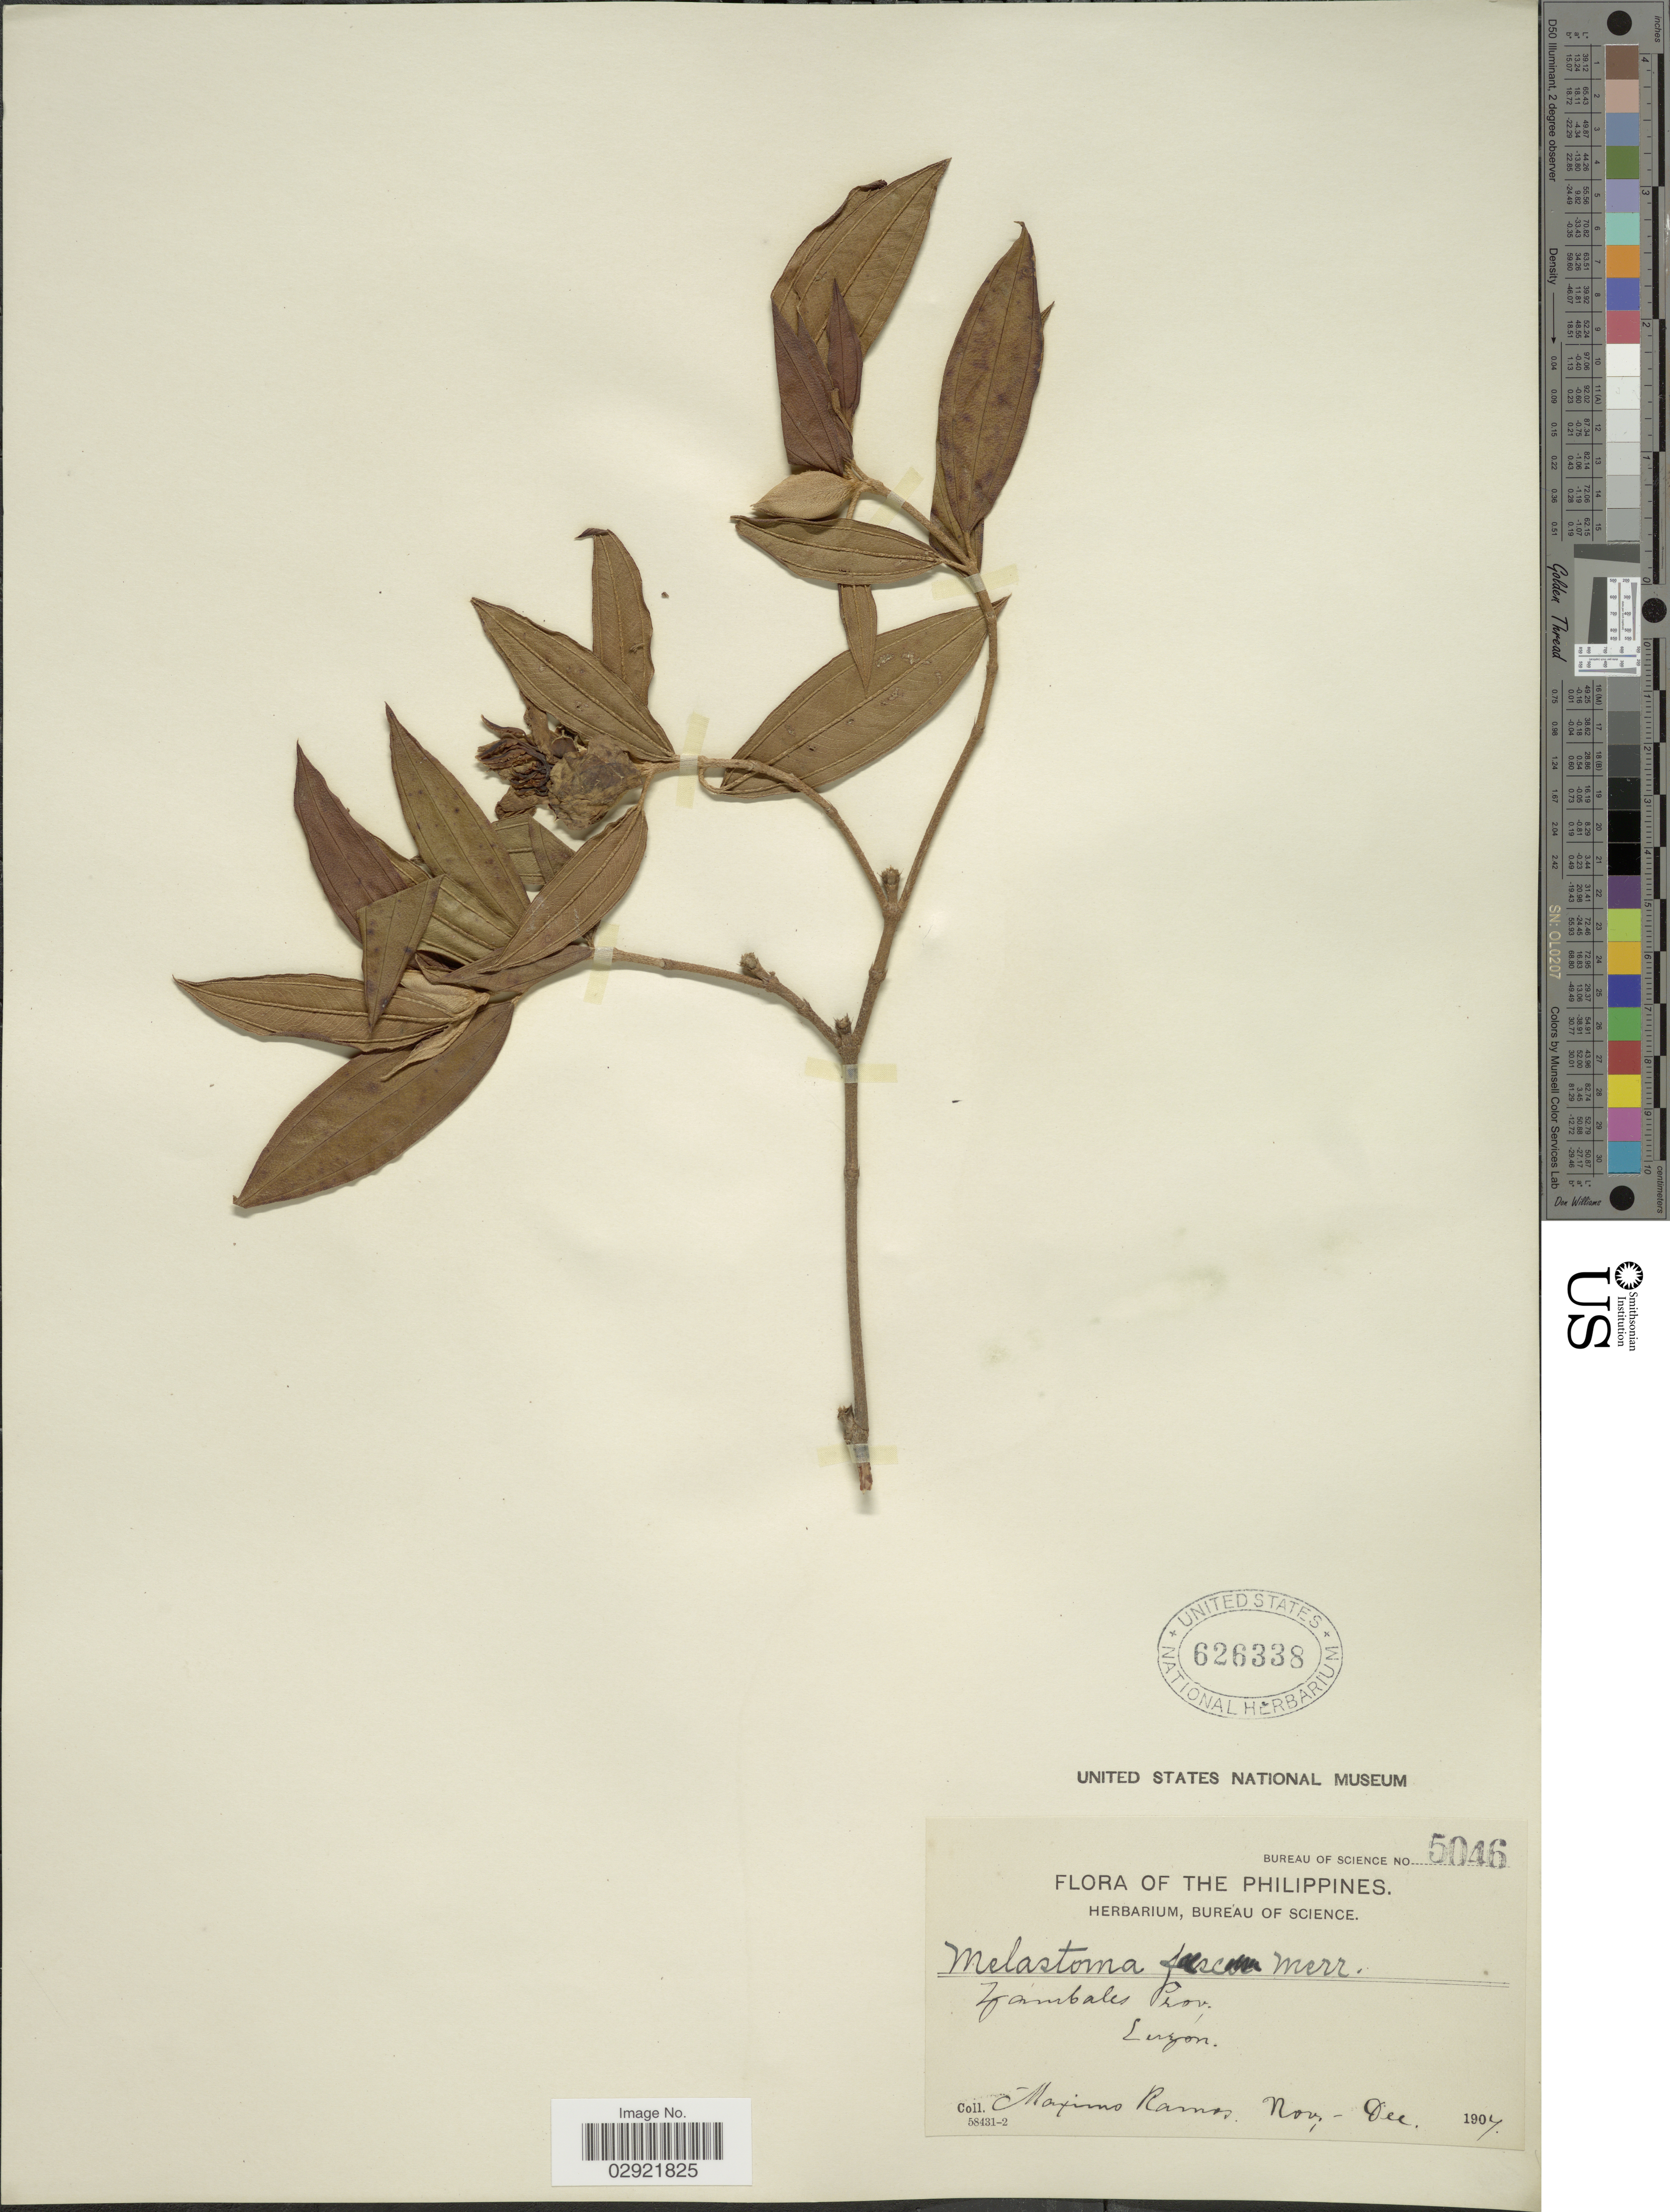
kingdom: Plantae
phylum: Tracheophyta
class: Magnoliopsida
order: Myrtales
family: Melastomataceae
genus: Melastoma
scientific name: Melastoma malabathricum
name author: L.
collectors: M. Ramos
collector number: Bureau of Science 5046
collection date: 1907-11/1907-12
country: Philippines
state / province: Central Luzon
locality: Zambales Prov., Luzon.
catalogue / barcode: US 626338